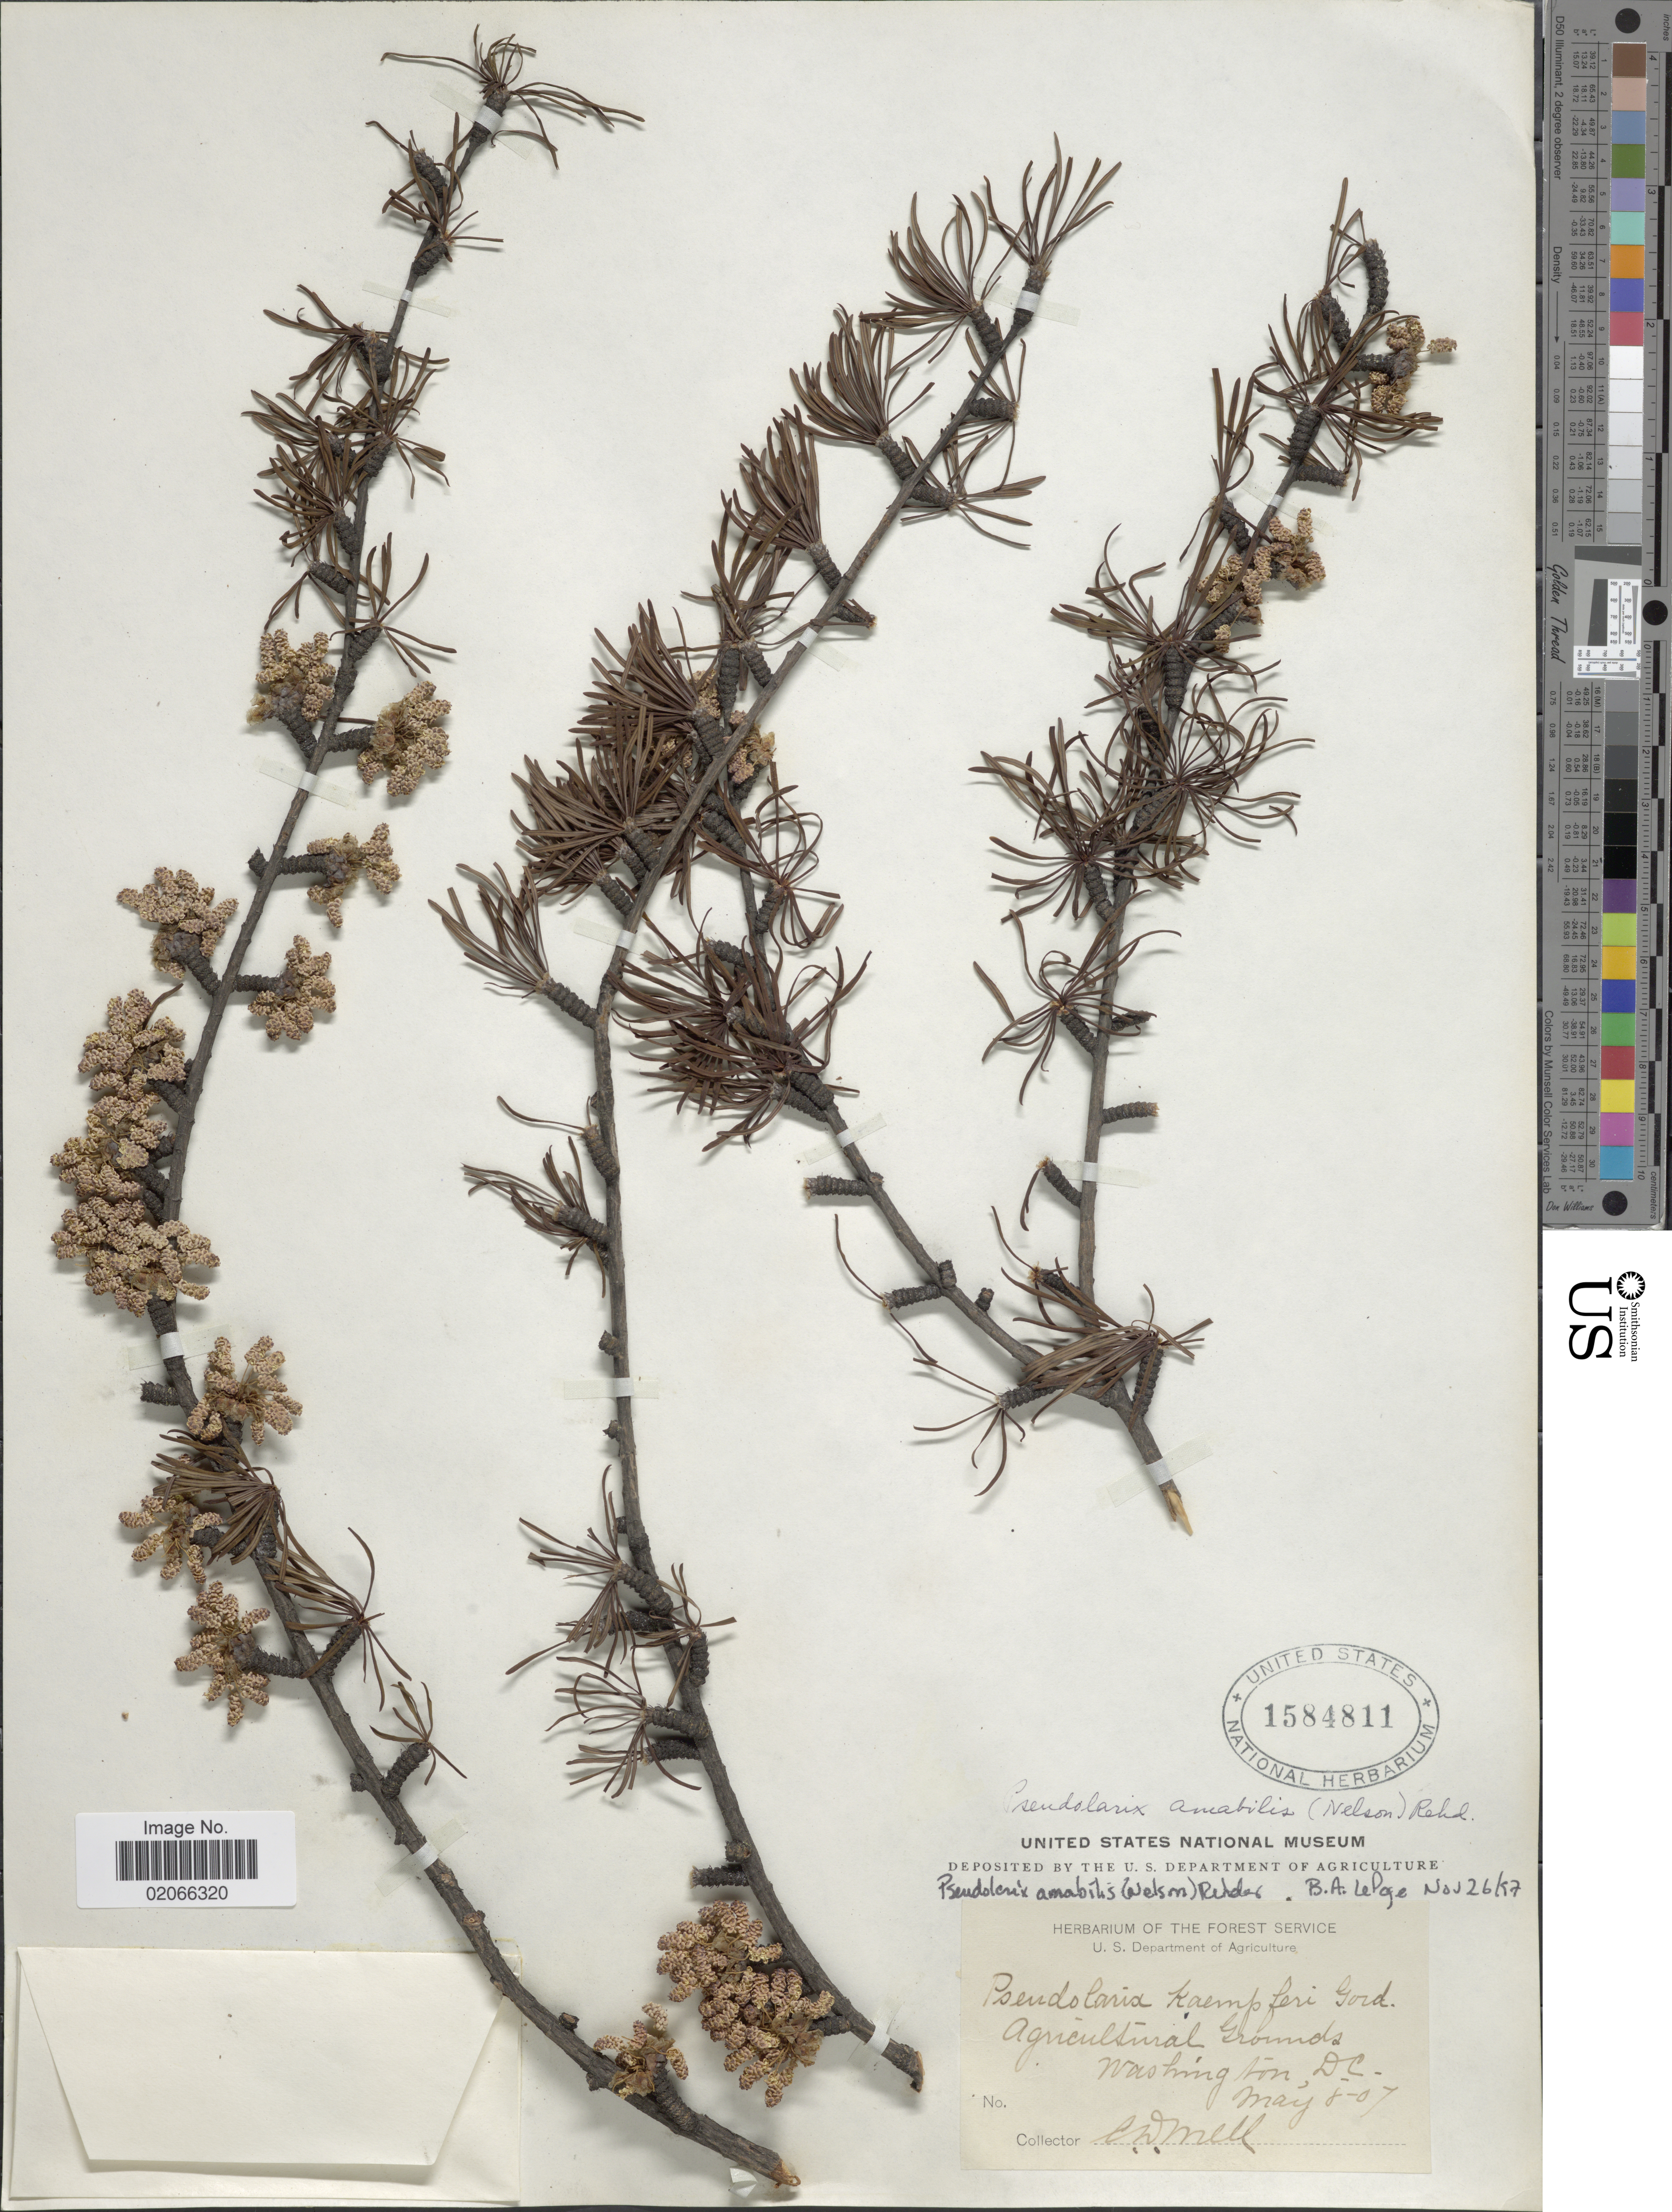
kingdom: Plantae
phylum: Tracheophyta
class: Pinopsida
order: Pinales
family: Pinaceae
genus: Pseudolarix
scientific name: Pseudolarix amabilis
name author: Rehder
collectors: C. D. Mell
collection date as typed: Transcribed d/m/y: 8/5/7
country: United States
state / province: District of Columbia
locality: Washington D.C.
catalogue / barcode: US 1584811